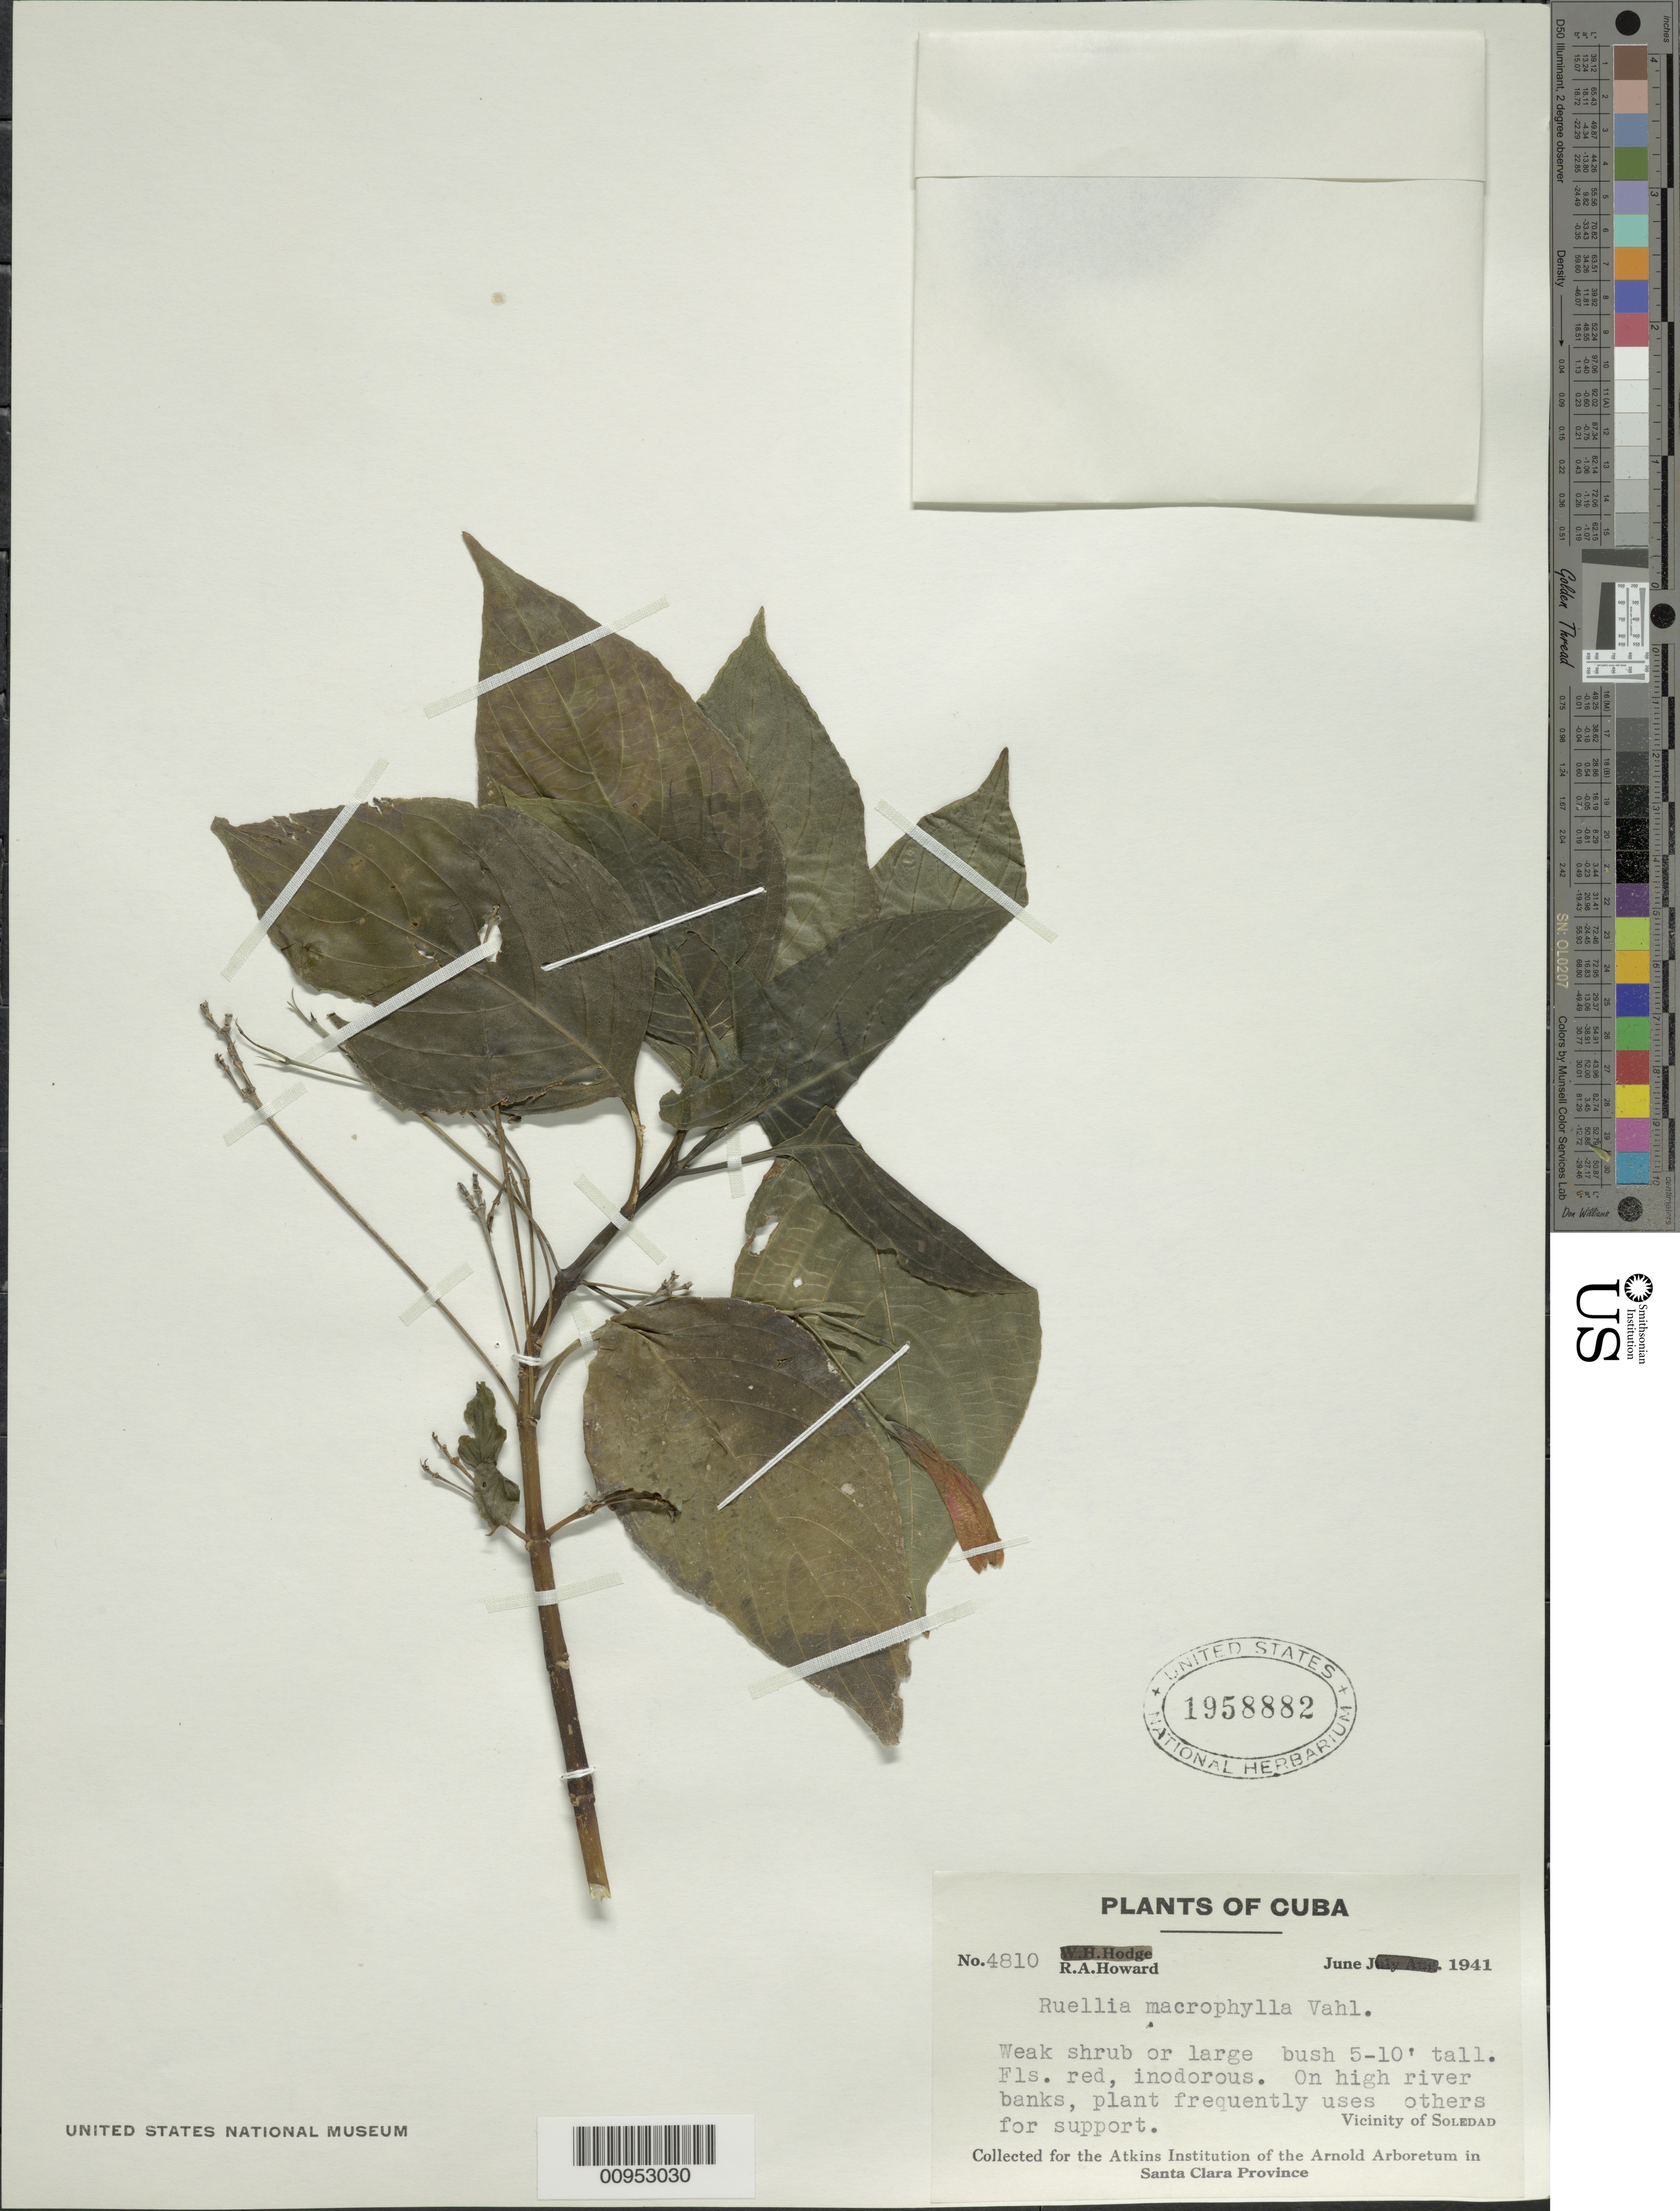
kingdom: Plantae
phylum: Tracheophyta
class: Magnoliopsida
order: Lamiales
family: Acanthaceae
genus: Ruellia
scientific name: Ruellia macrophylla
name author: Vahl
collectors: R. A. Howard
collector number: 4810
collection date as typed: Jun 1941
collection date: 1941-06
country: Cuba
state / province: Cienfuegos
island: Cuba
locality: Vicinity of Soledad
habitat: On high river banks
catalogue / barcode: US 1958882